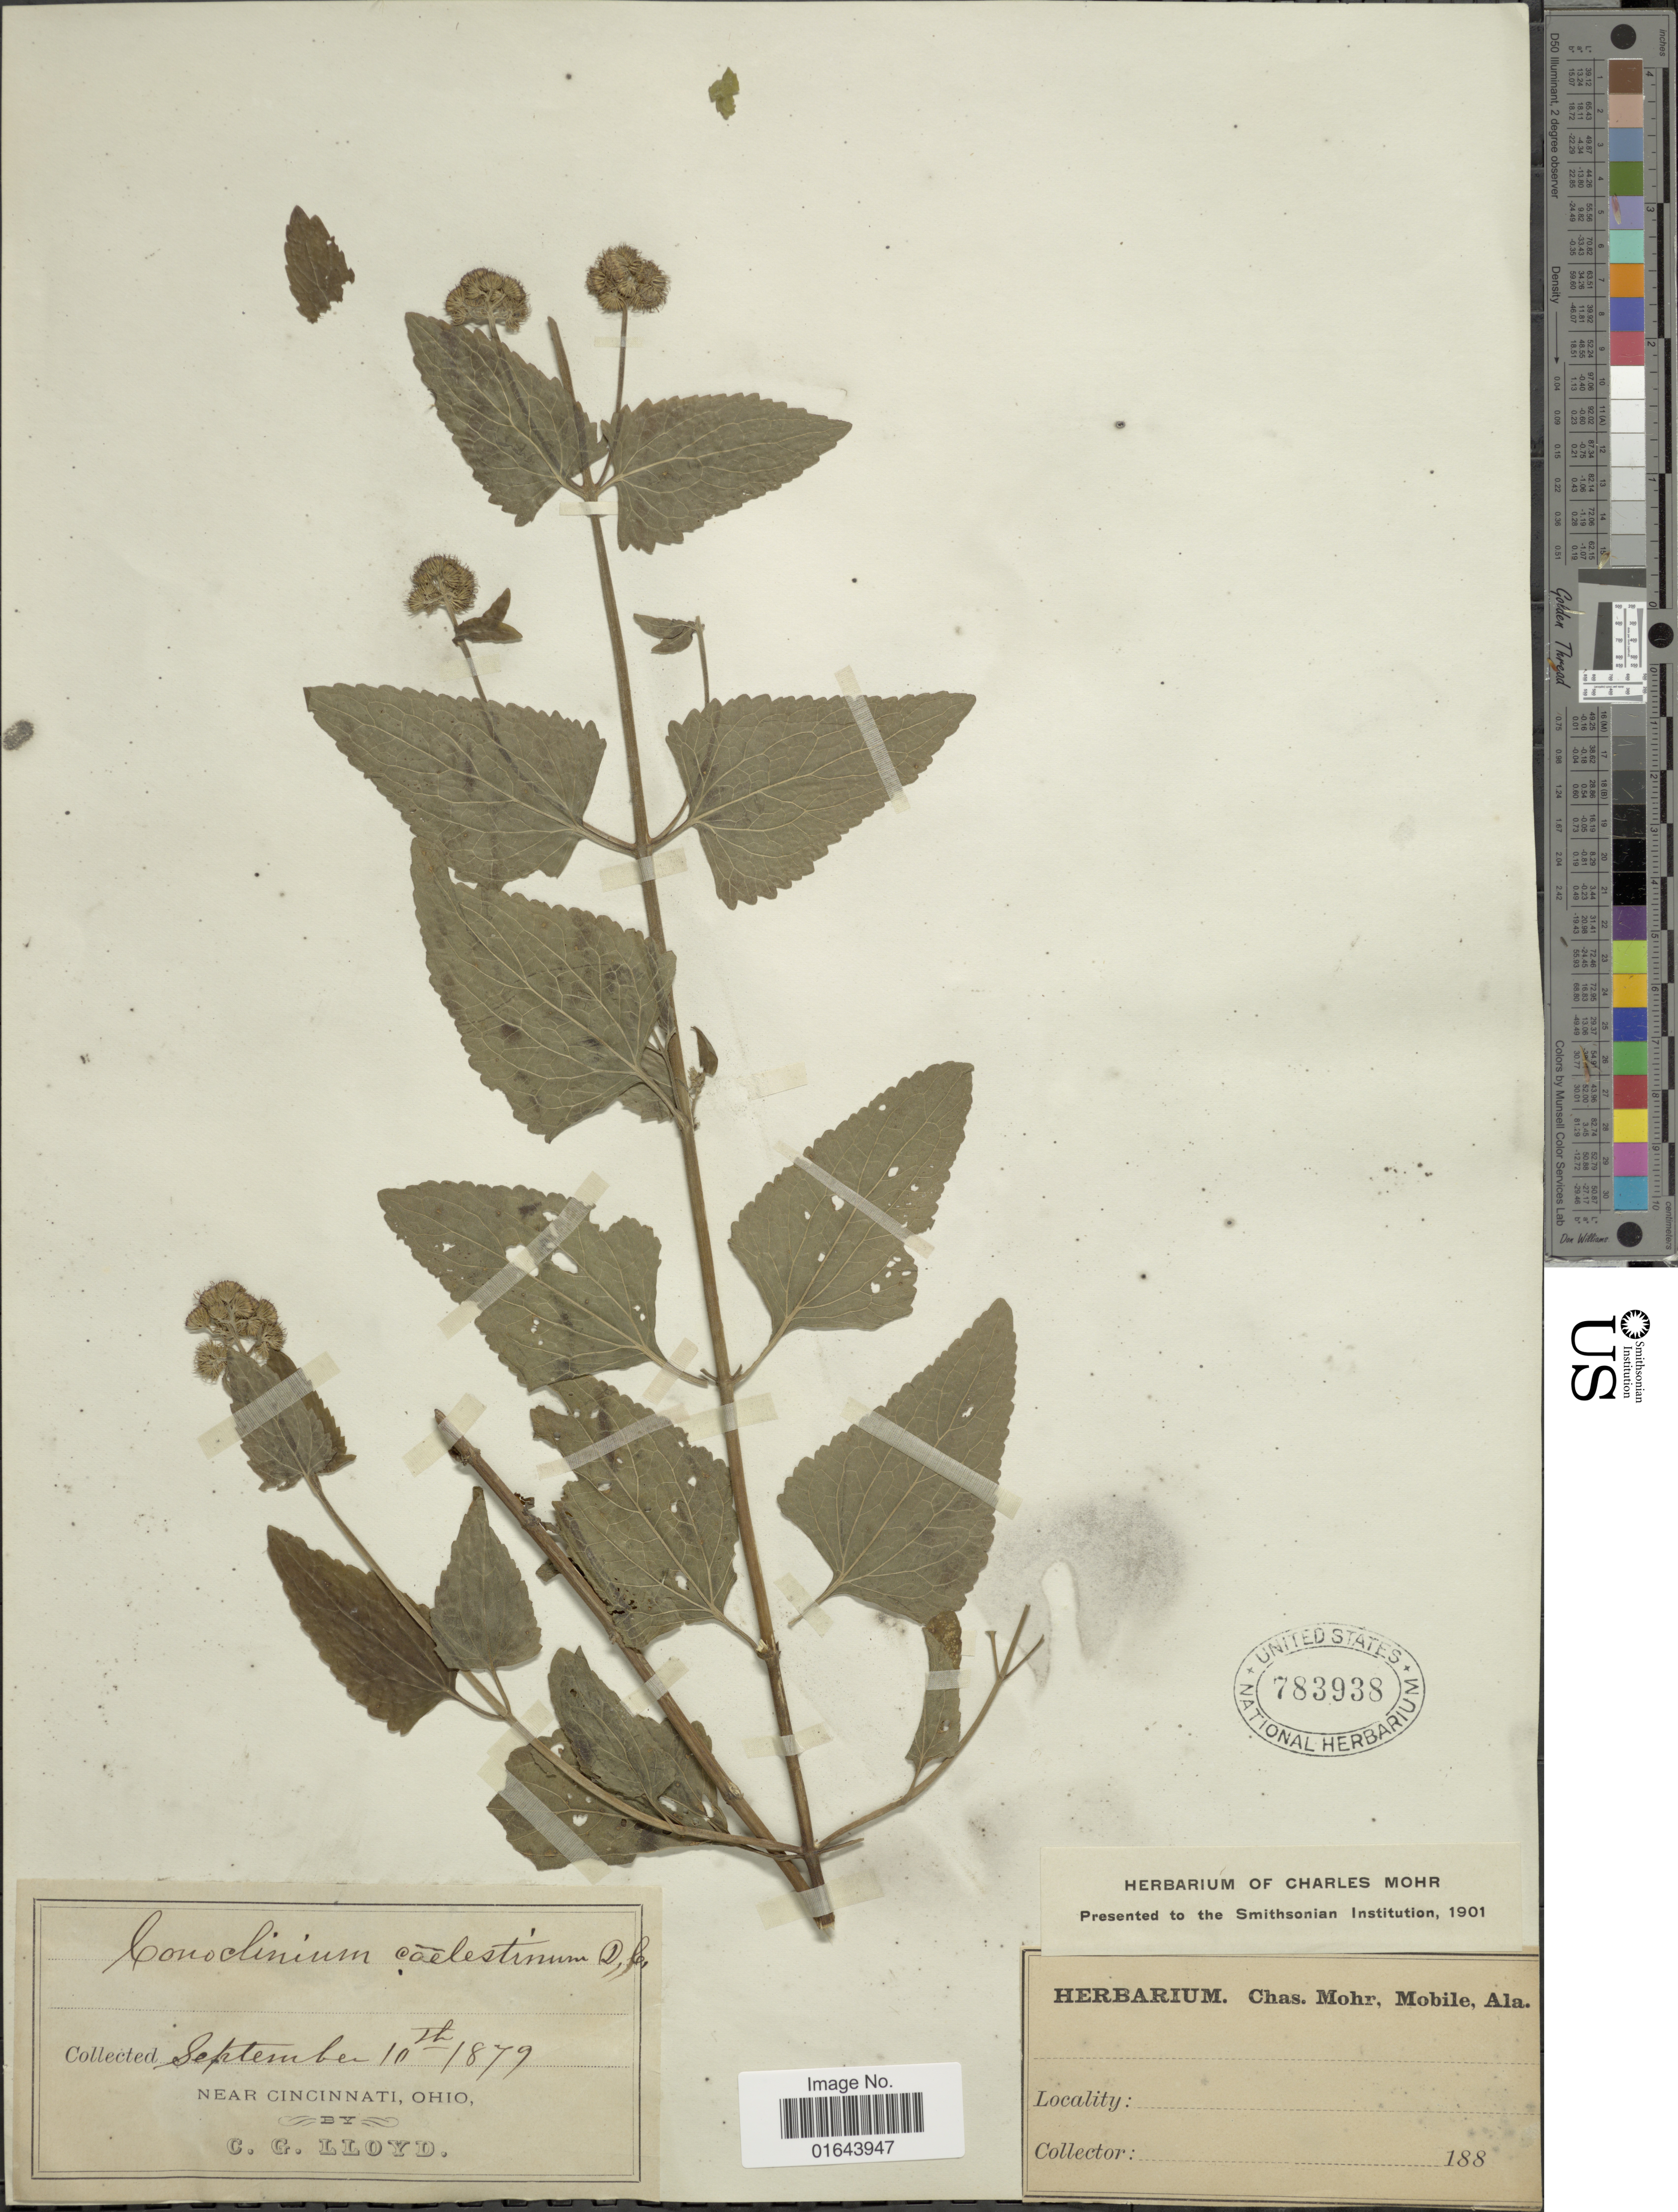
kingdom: Plantae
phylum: Tracheophyta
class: Magnoliopsida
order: Asterales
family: Asteraceae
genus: Conoclinium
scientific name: Conoclinium coelestinum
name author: (L.) DC.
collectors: C. G. Lloyd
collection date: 1879-09-10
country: United States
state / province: Ohio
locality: Near Cincinnati, Ohio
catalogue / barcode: US 783938